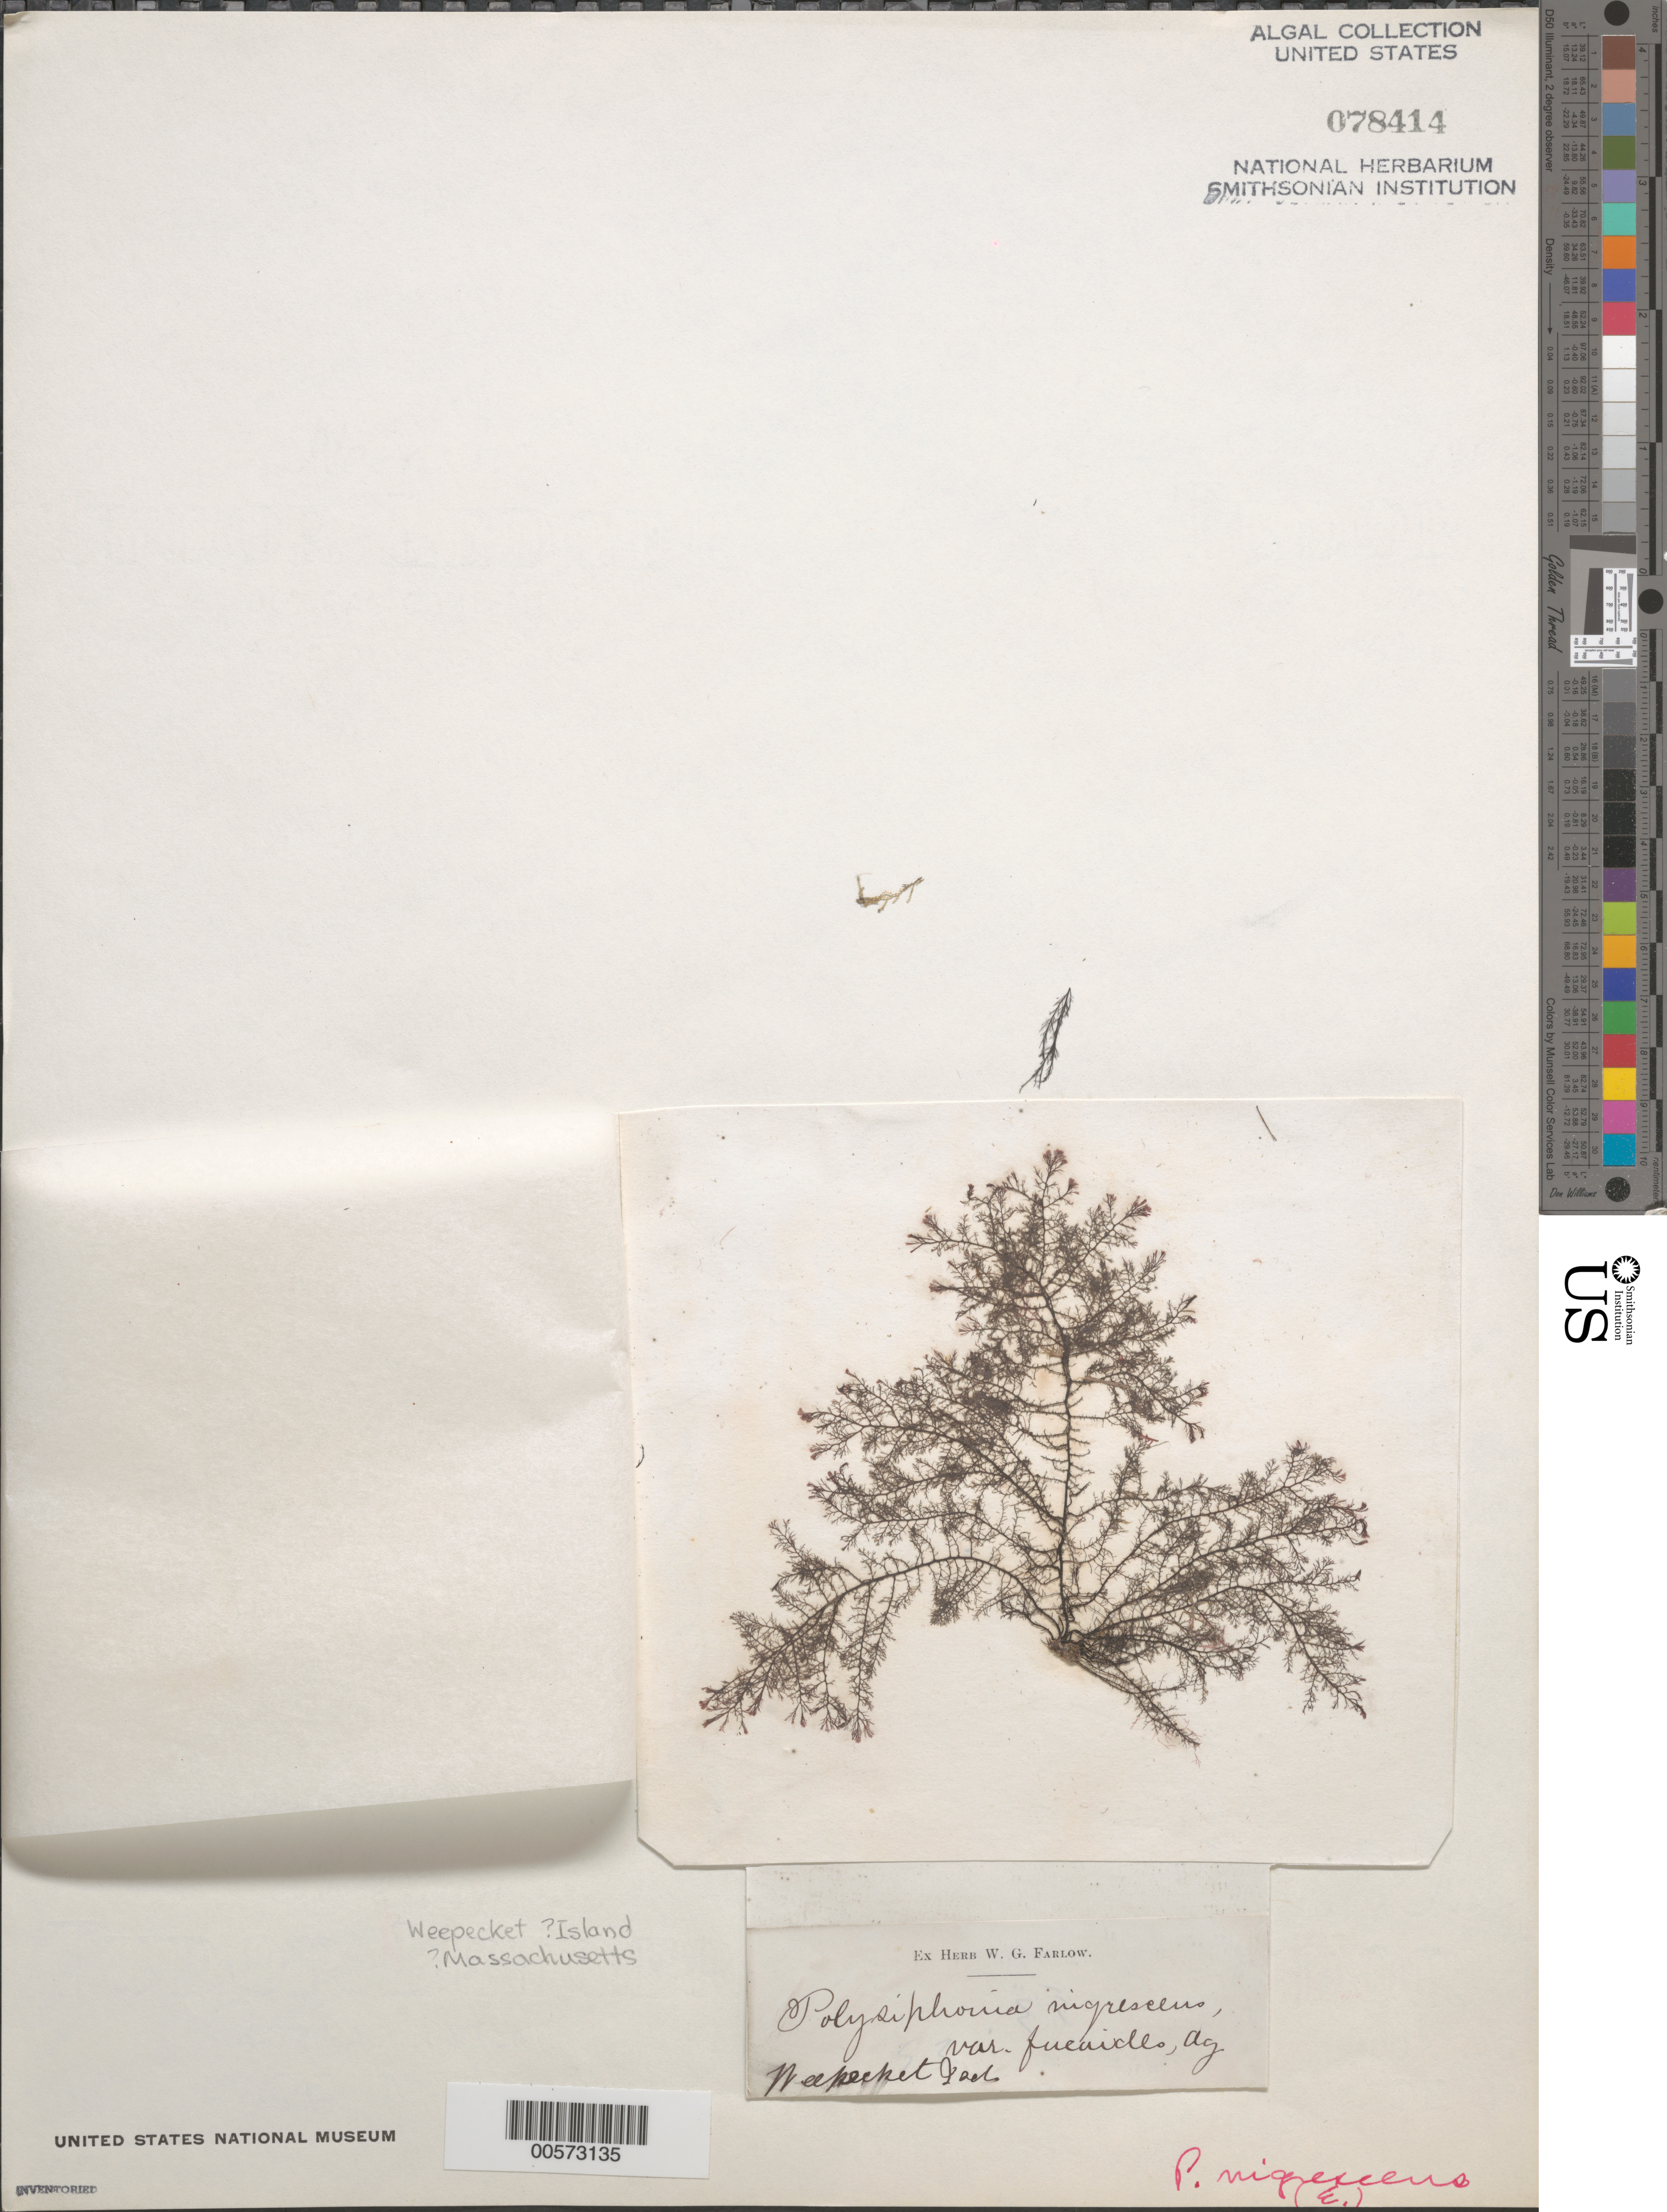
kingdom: Plantae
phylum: Rhodophyta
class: Florideophyceae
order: Ceramiales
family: Rhodomelaceae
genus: Vertebrata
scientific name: Vertebrata fucoides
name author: (Hudson) Kuntze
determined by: Algae name updating Project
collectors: W. Farlow (Herbarium)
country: United States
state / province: Massachusetts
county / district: Barnstable County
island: Weepecket Island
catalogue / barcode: US 78414